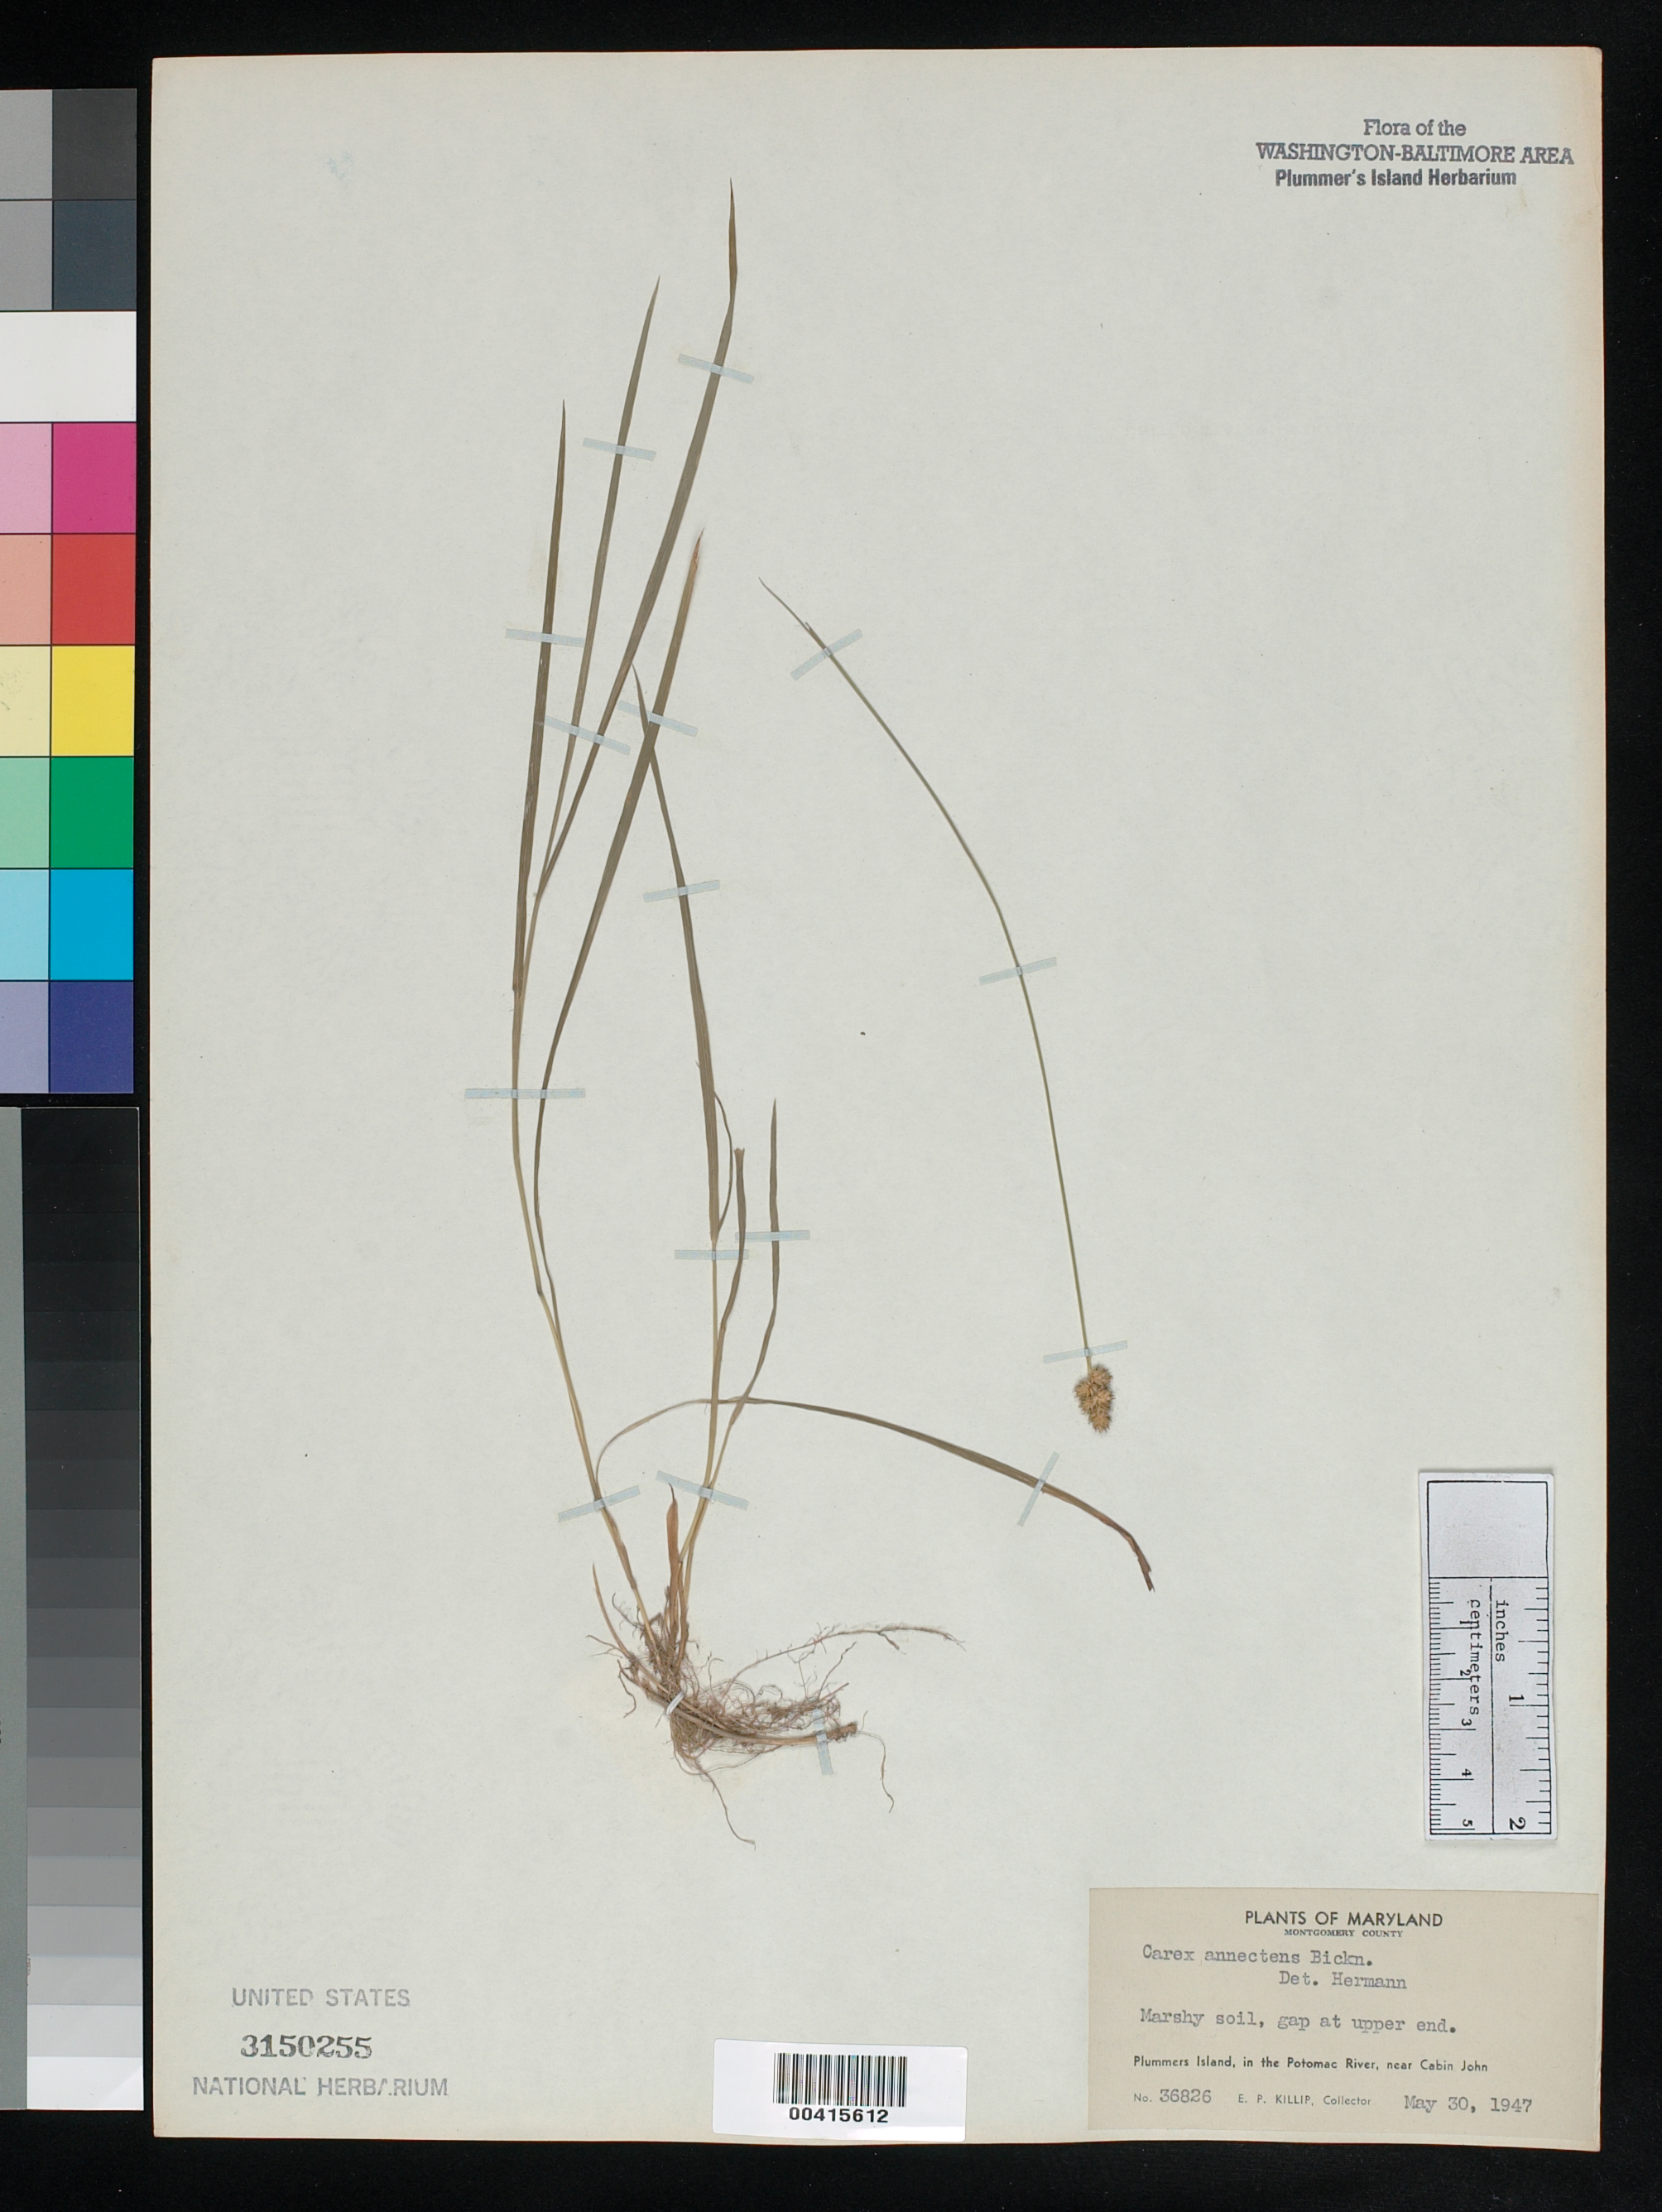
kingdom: Plantae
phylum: Tracheophyta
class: Liliopsida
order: Poales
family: Cyperaceae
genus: Carex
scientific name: Carex annectens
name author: (E.P. Bicknell) E.P. Bicknell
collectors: E. P. Killip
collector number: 36826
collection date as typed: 30 May 1947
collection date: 1947-05-30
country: United States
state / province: Maryland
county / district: Montgomery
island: Plummers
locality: Plummer's Island; Gap at upper end C. & O. Canal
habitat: Marshy soil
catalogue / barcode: US 3150255